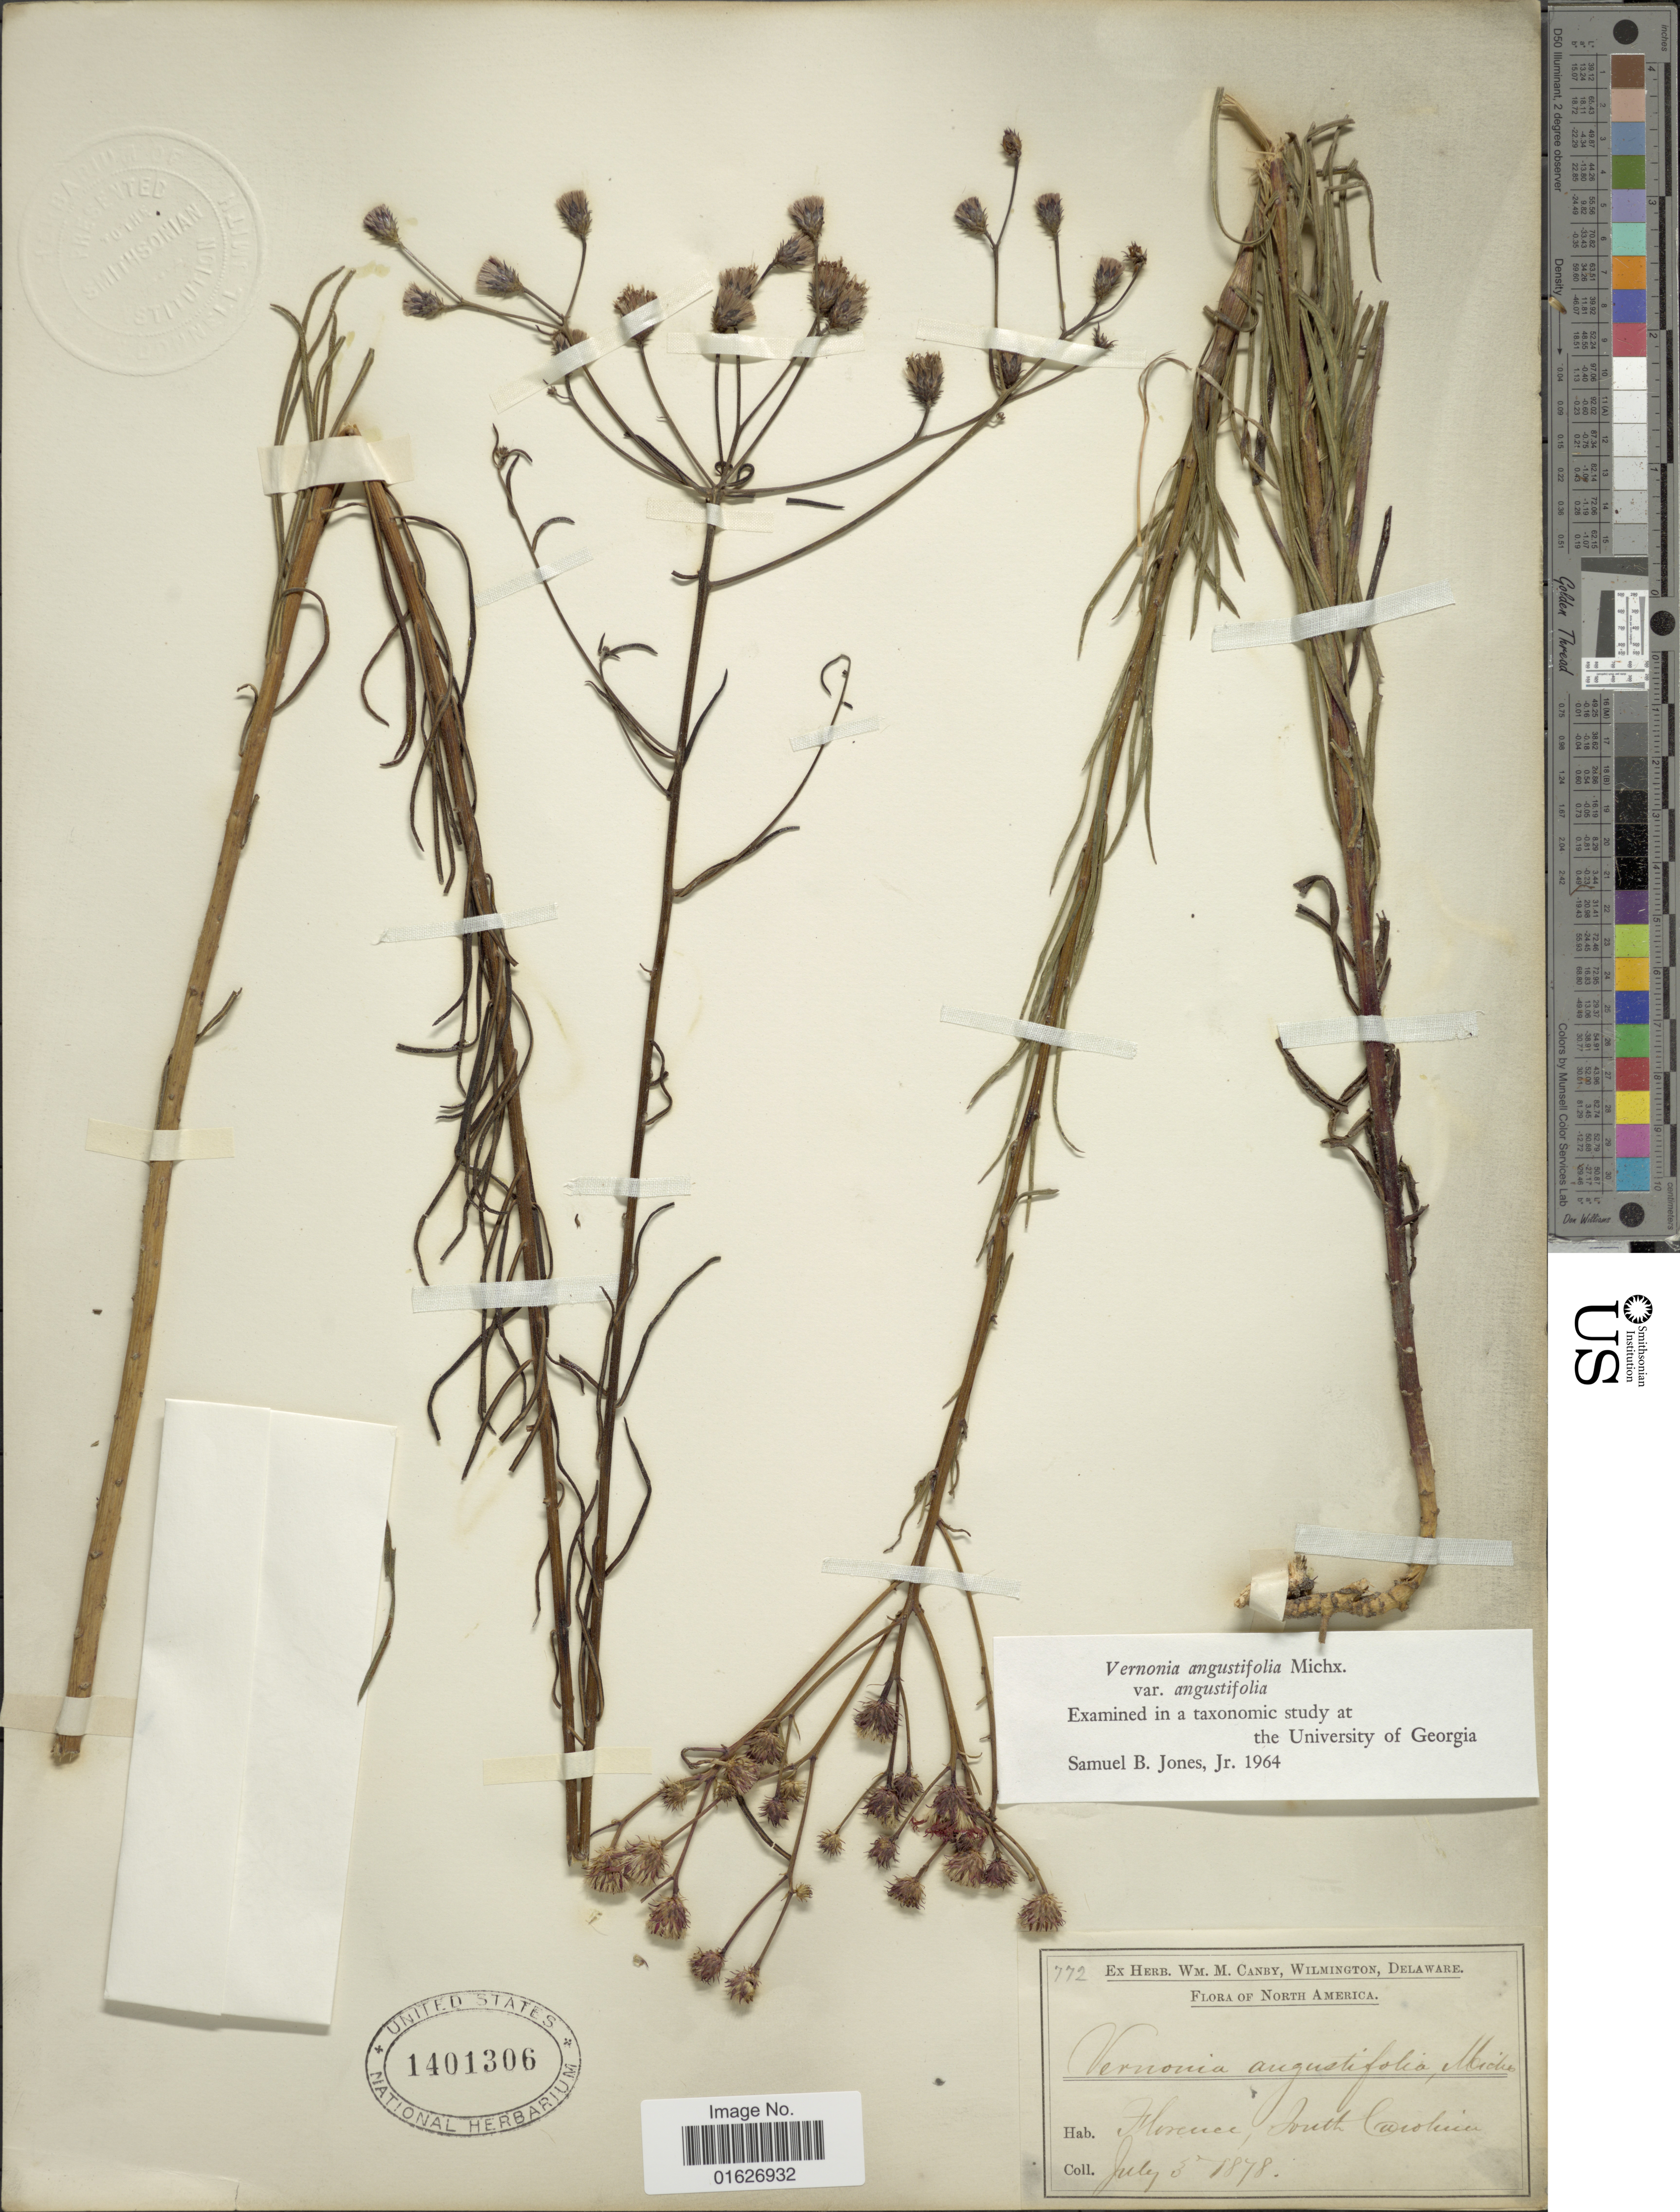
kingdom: Plantae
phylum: Tracheophyta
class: Magnoliopsida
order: Asterales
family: Asteraceae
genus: Vernonia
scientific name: Vernonia angustifolia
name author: Michx.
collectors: ex herb. W.M. Canby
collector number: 772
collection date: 1878-07-05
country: United States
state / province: South Carolina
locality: Florence.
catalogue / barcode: US 1401306